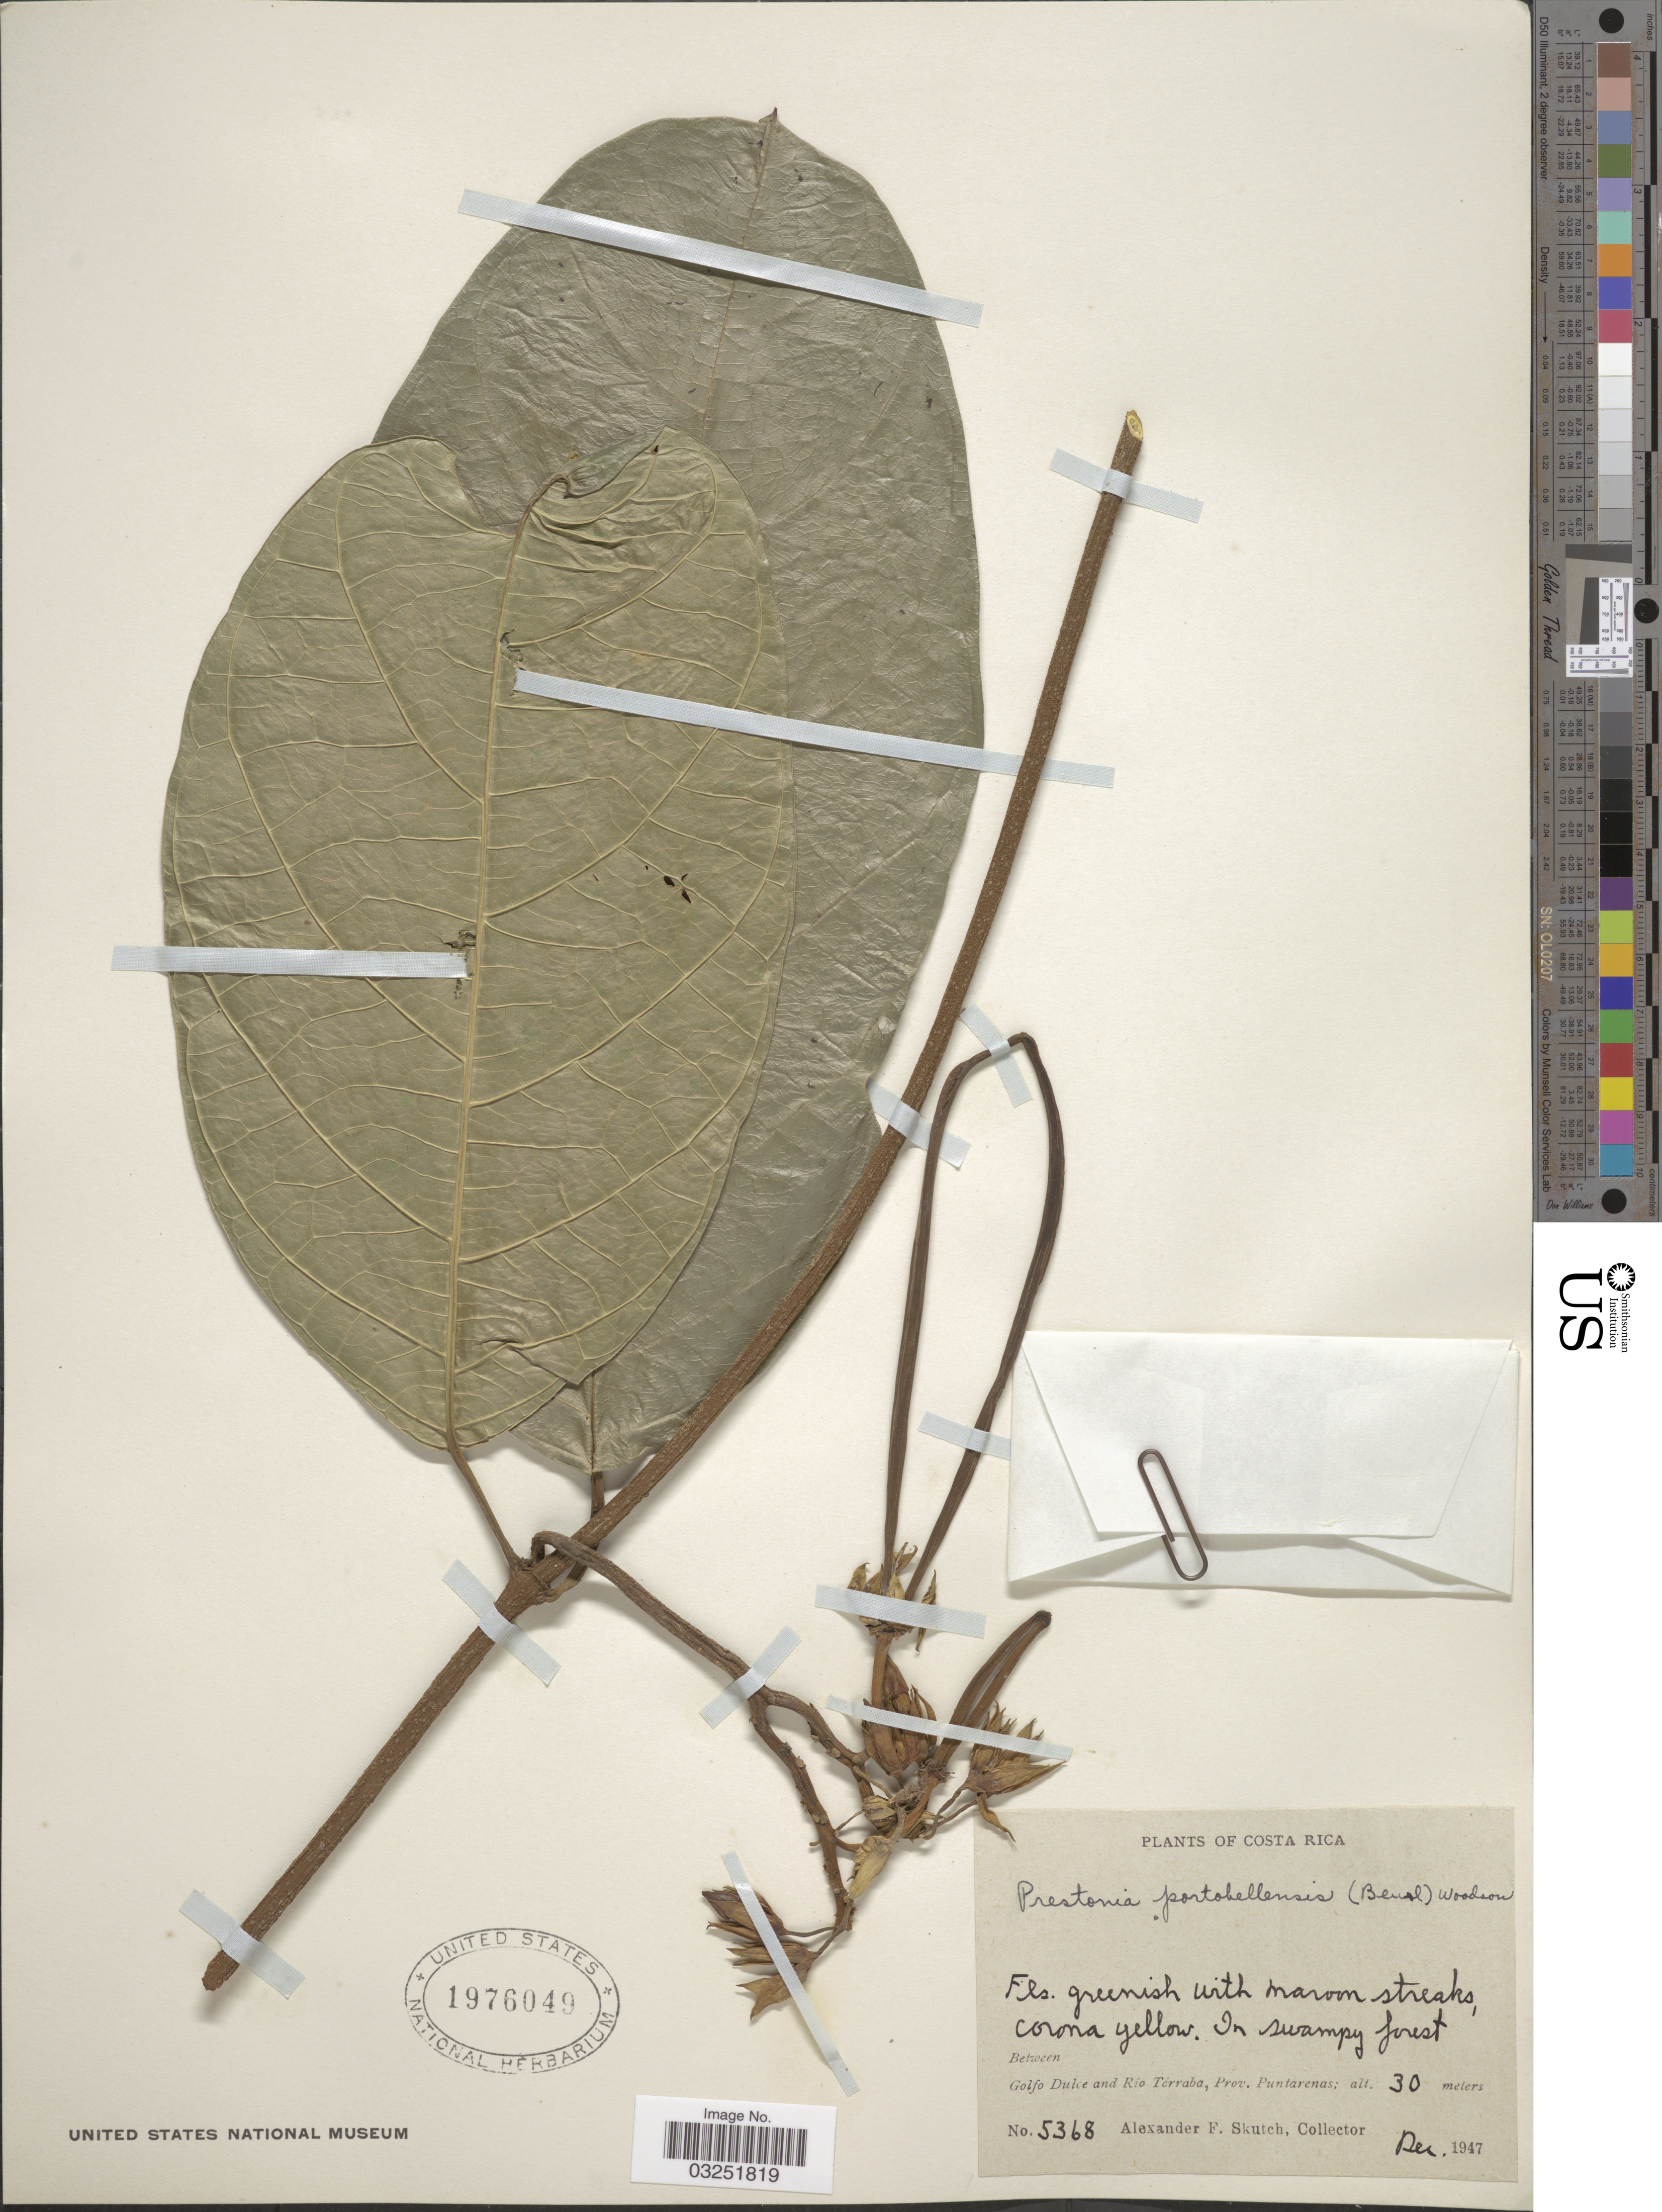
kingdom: Plantae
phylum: Tracheophyta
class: Magnoliopsida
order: Gentianales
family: Apocynaceae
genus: Prestonia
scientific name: Prestonia portobellensis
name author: (Beurl.) Woodson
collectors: A. F. Skutch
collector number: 5368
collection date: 1947-12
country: Costa Rica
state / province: Puntarenas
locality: In swampy forest. Between Golfo Dulce and Rio Térraba.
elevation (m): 30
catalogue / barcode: US 1976049